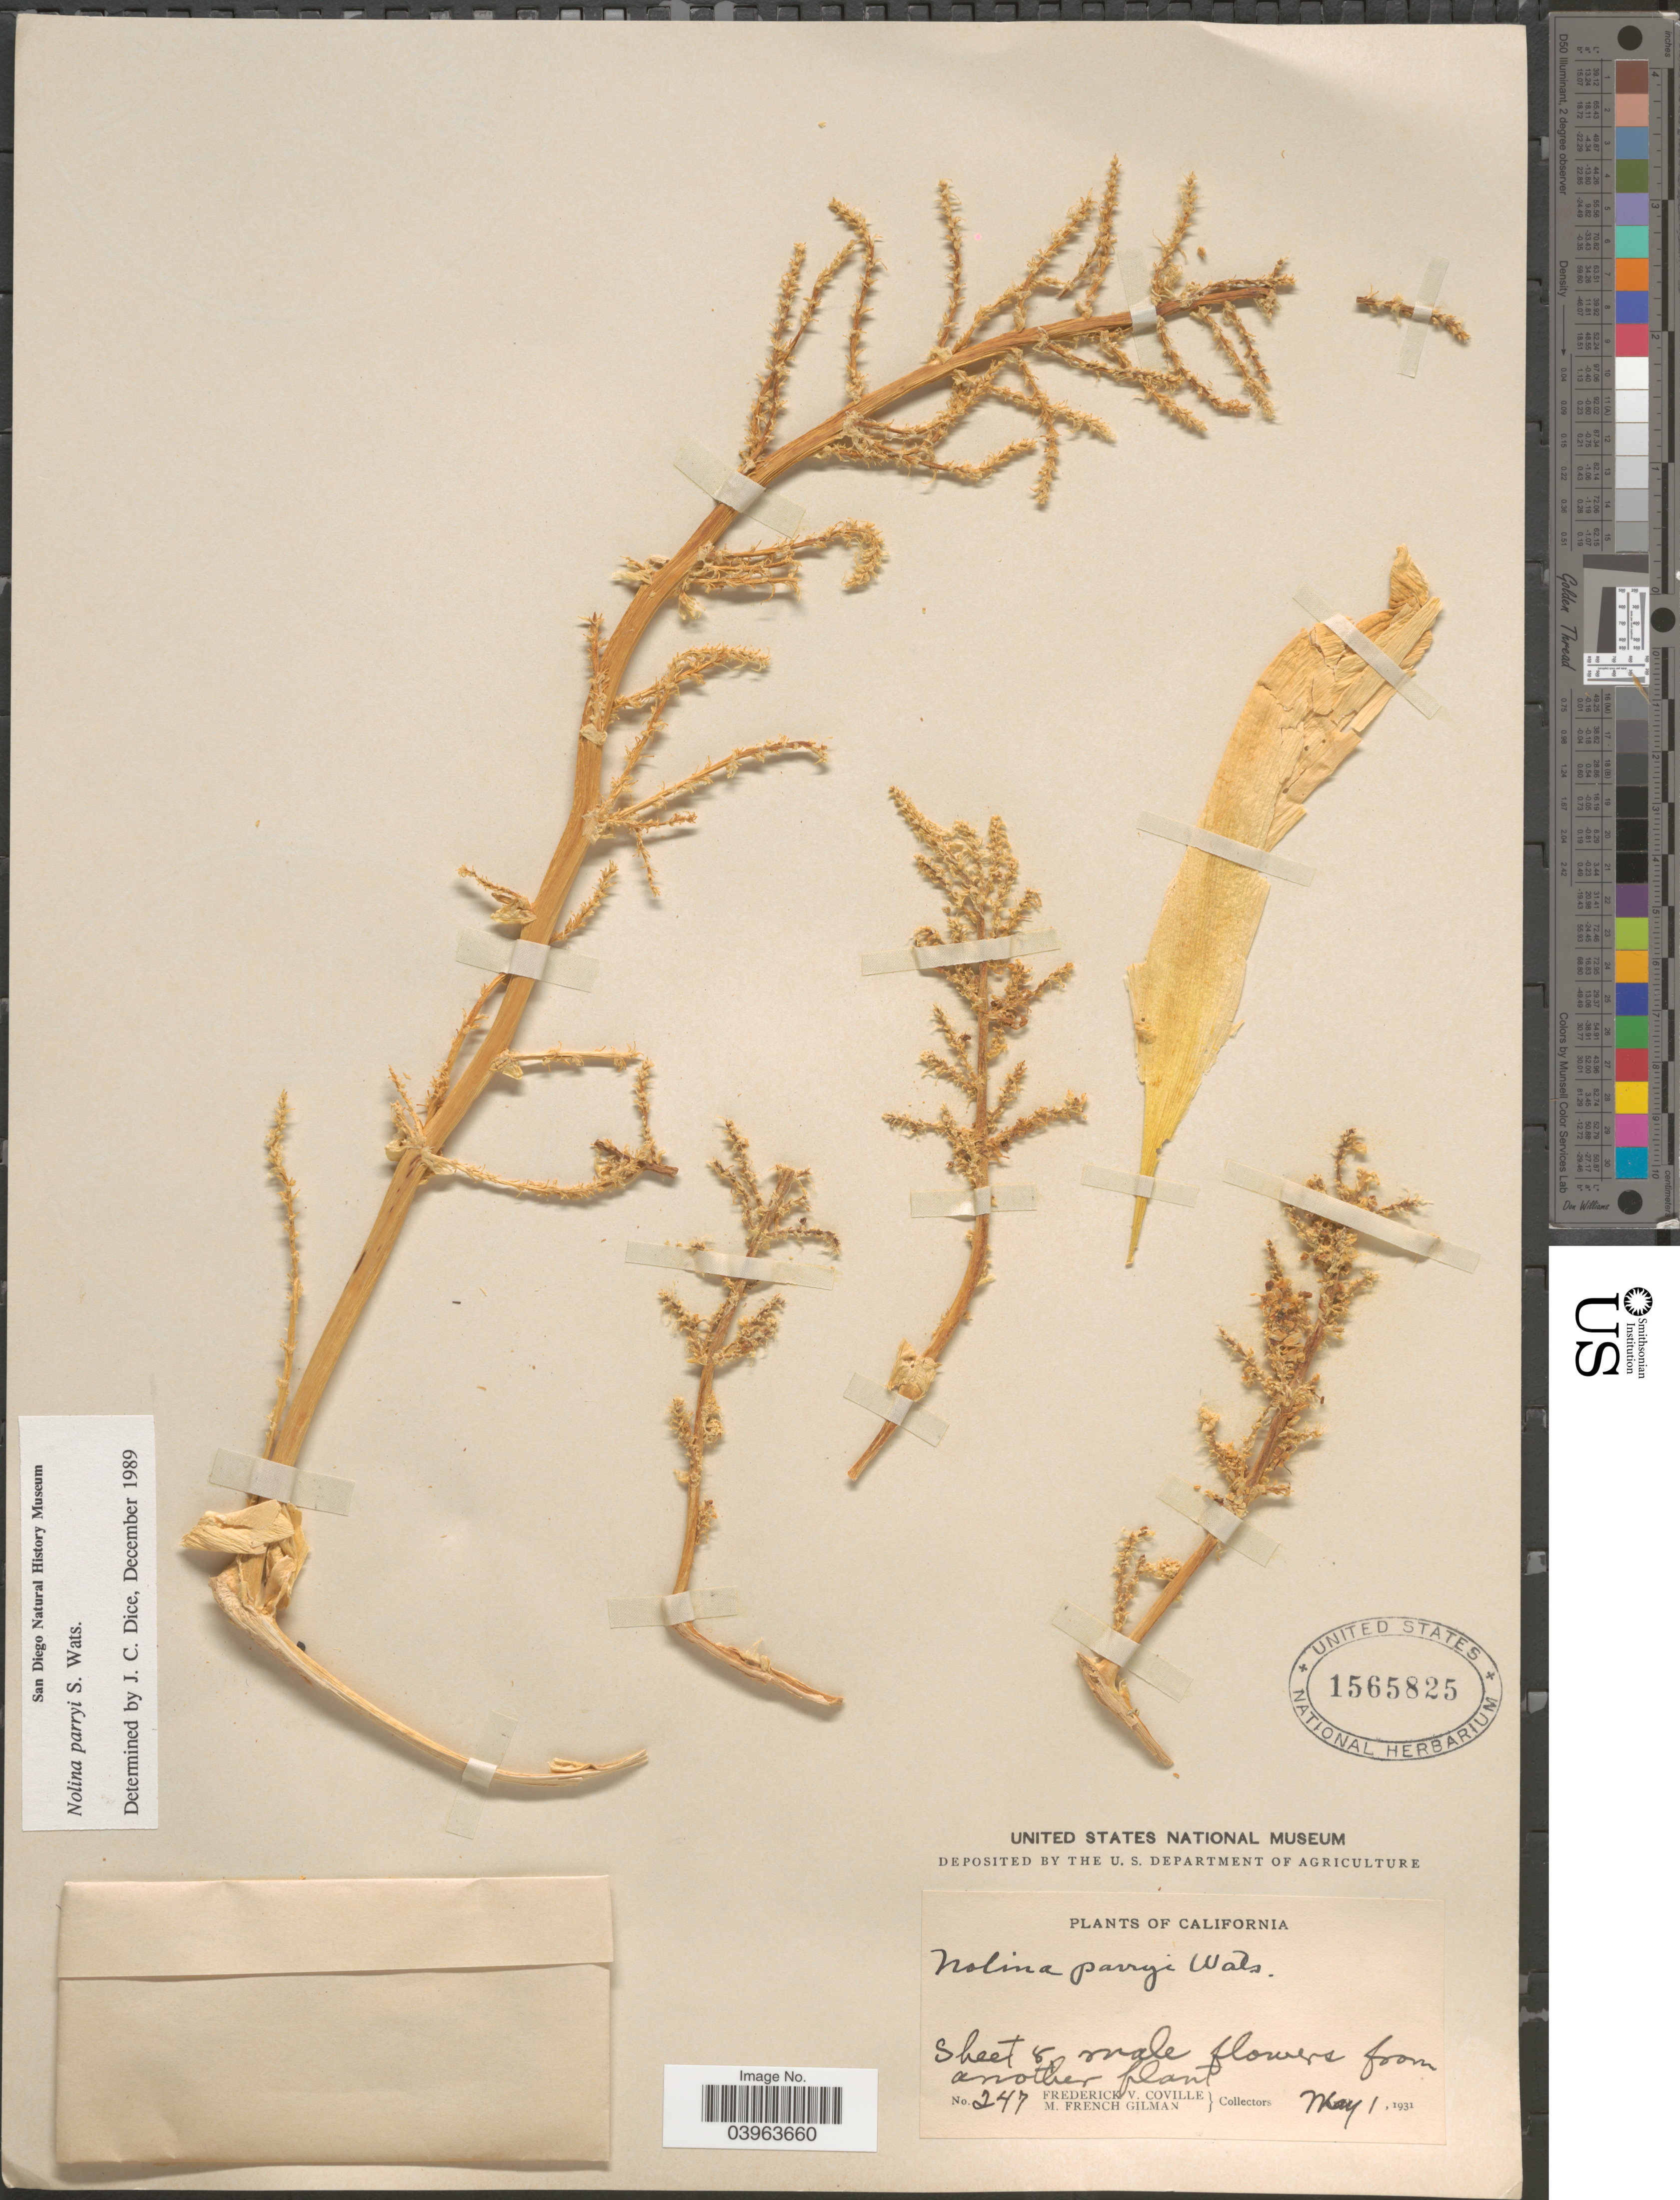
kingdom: Plantae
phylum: Tracheophyta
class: Liliopsida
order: Asparagales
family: Asparagaceae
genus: Nolina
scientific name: Nolina parryi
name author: S. Watson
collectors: F. V. Coville & M. F. Gilman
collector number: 247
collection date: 1931-05-01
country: United States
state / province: California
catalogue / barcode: US 1565825